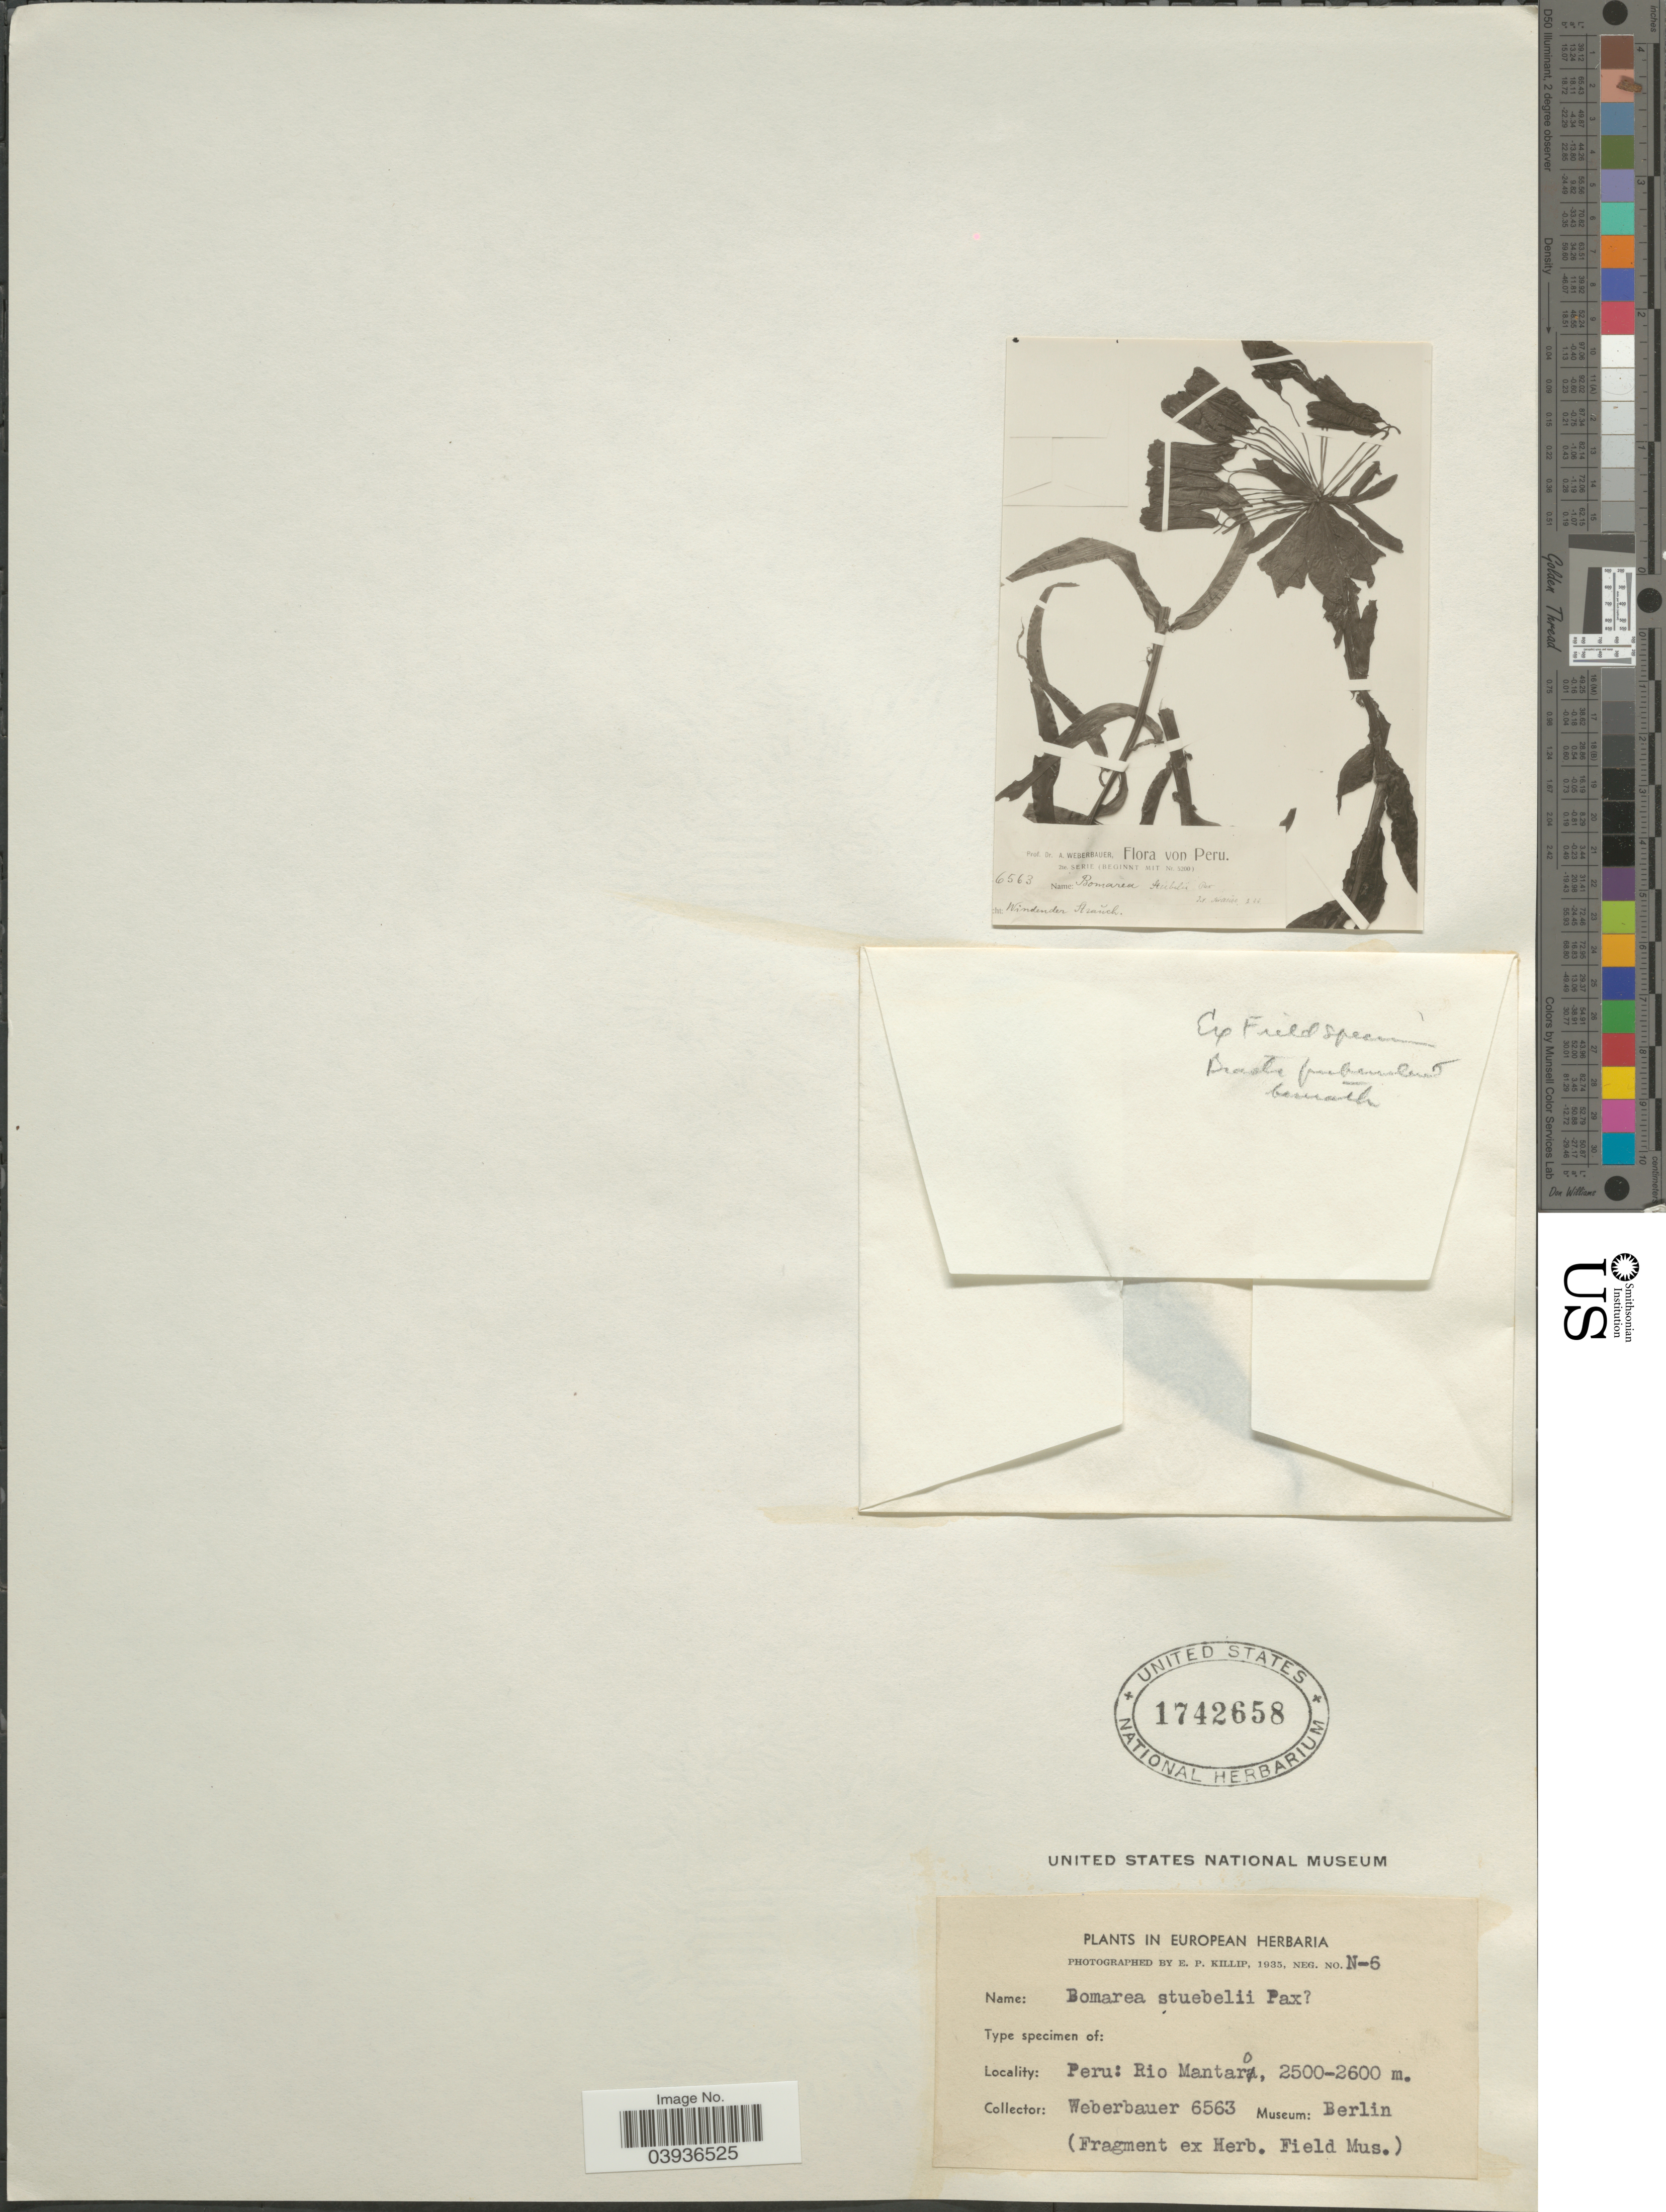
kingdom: Plantae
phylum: Tracheophyta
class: Liliopsida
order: Liliales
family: Alstroemeriaceae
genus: Bomarea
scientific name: Bomarea stuebelii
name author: Pax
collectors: A. Weberbauer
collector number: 6563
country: Peru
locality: Rio Mantaro.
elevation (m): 2500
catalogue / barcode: US 1742658